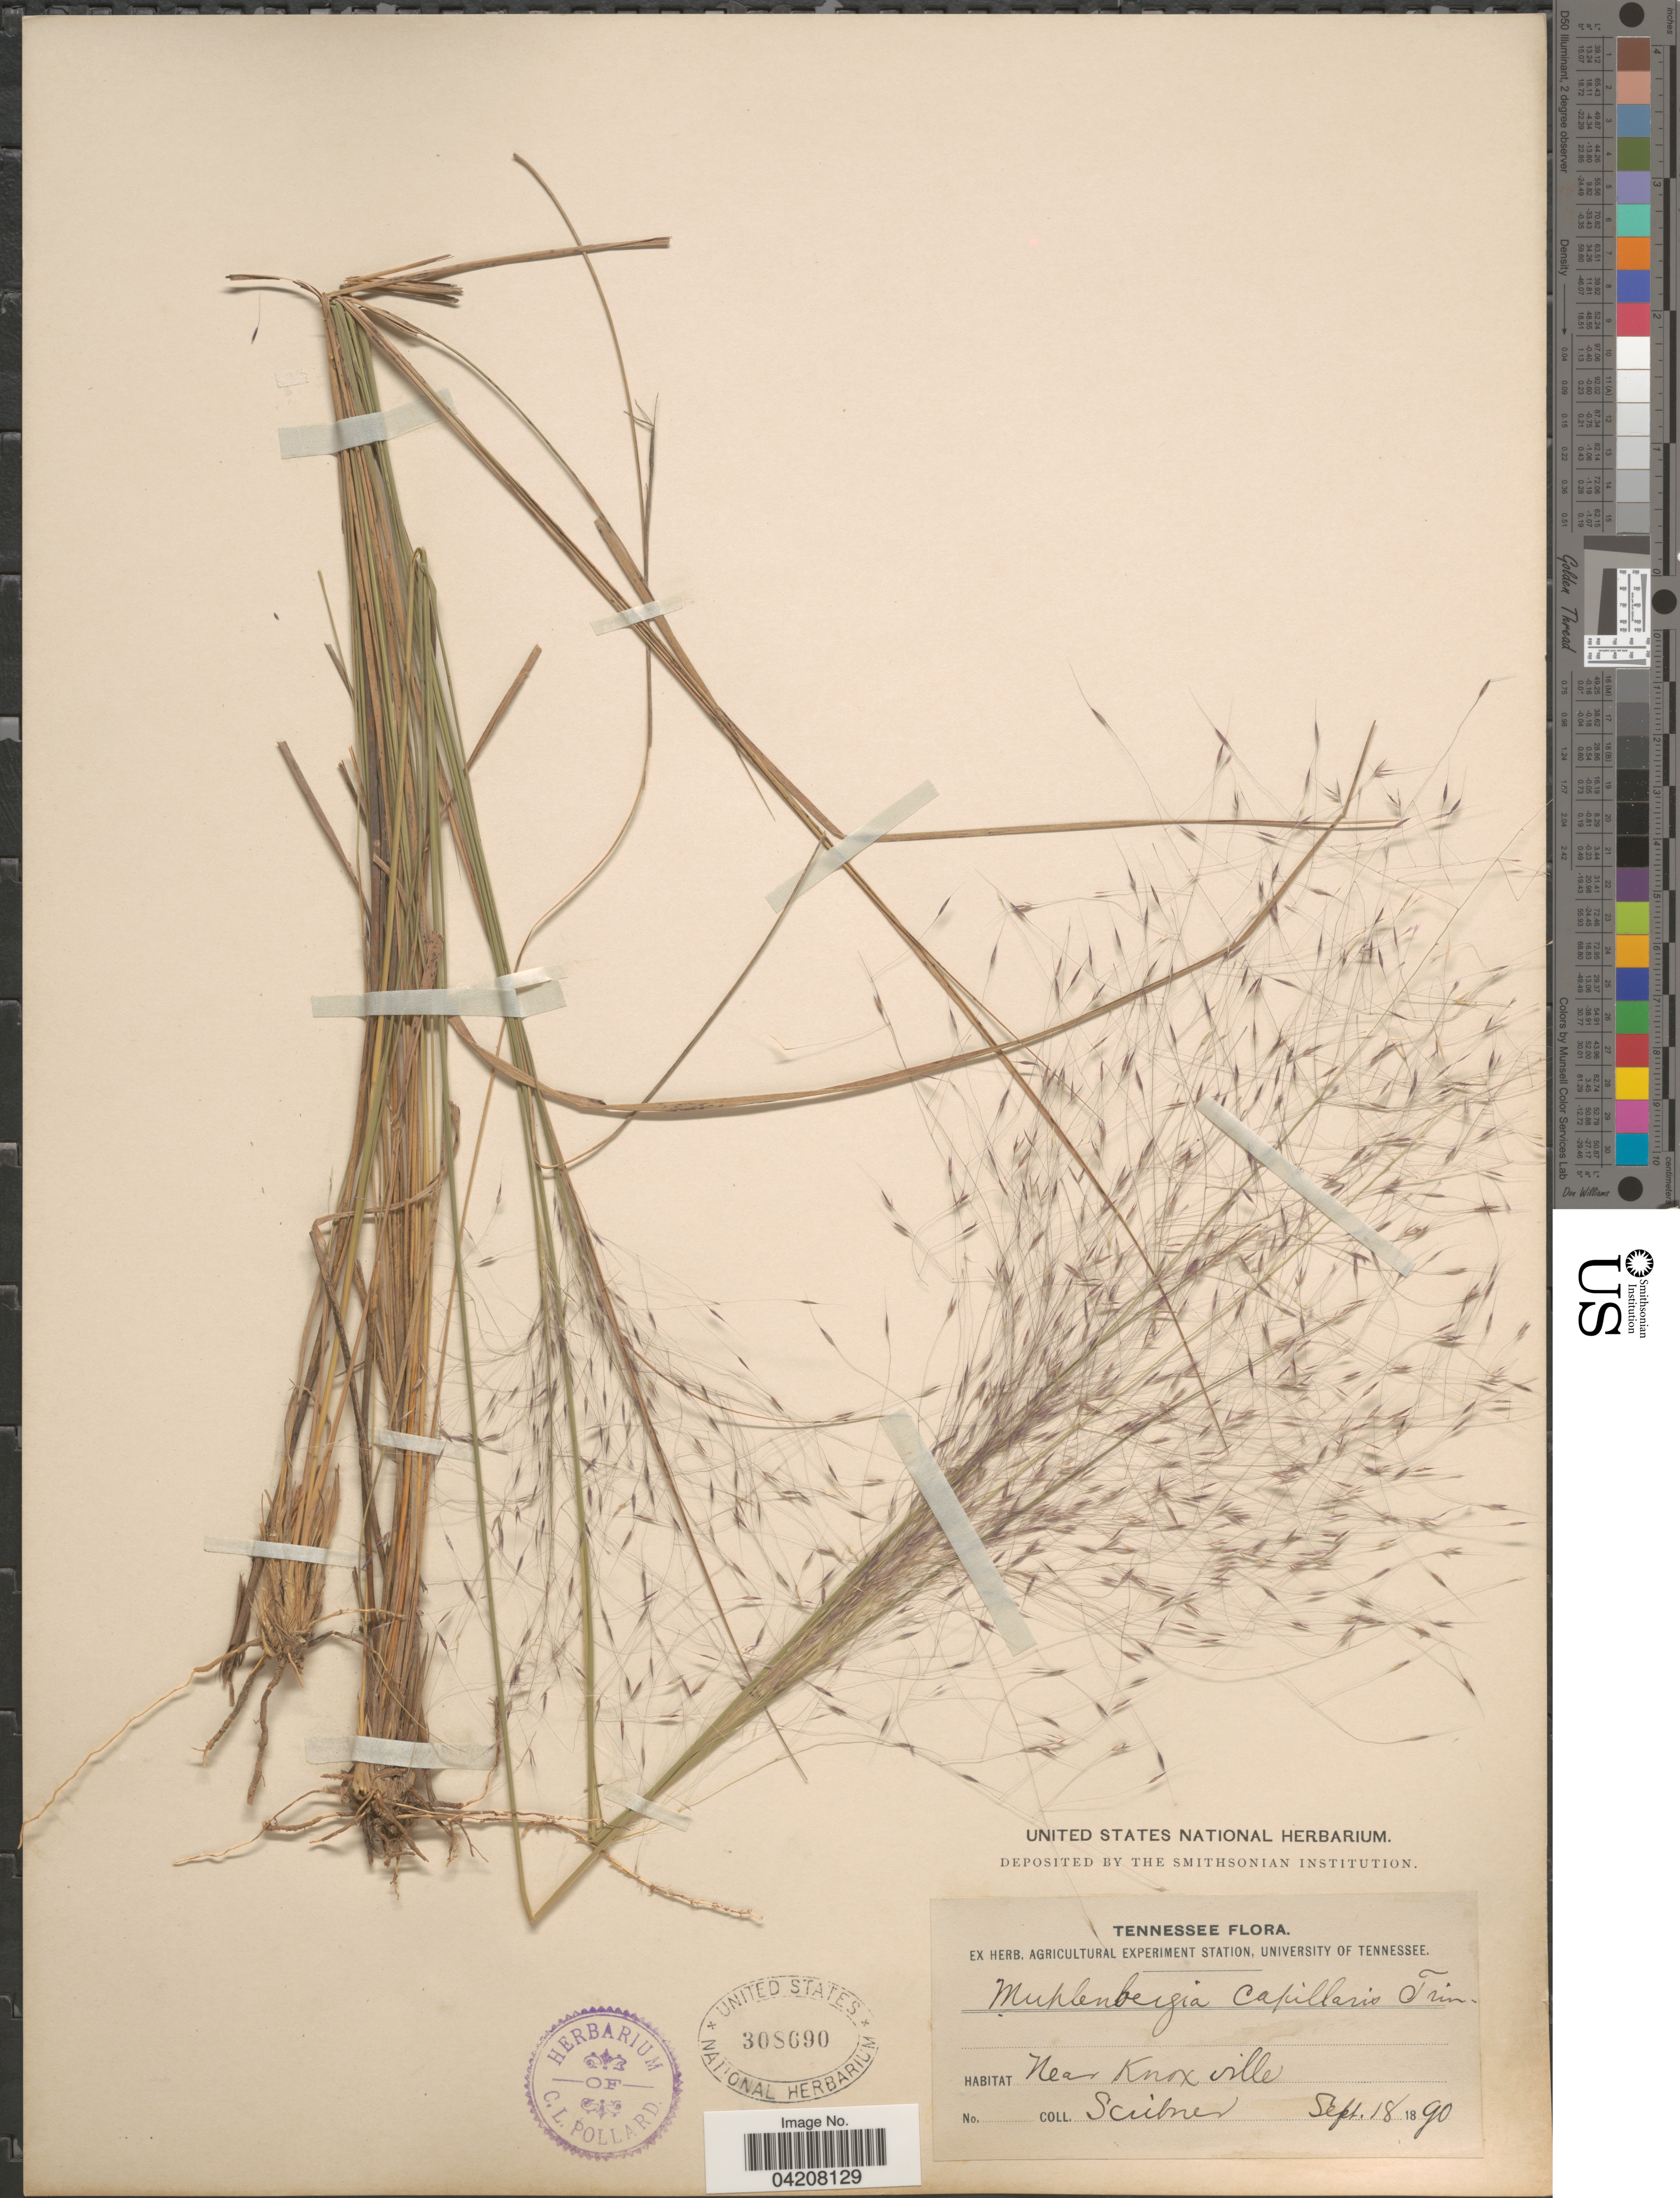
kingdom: Plantae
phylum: Tracheophyta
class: Liliopsida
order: Poales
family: Poaceae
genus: Muhlenbergia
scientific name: Muhlenbergia capillaris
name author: (Lam.) Trin.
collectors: Scribner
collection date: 1890-09-18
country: United States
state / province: Tennessee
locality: Near Knoxville.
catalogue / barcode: US 308690